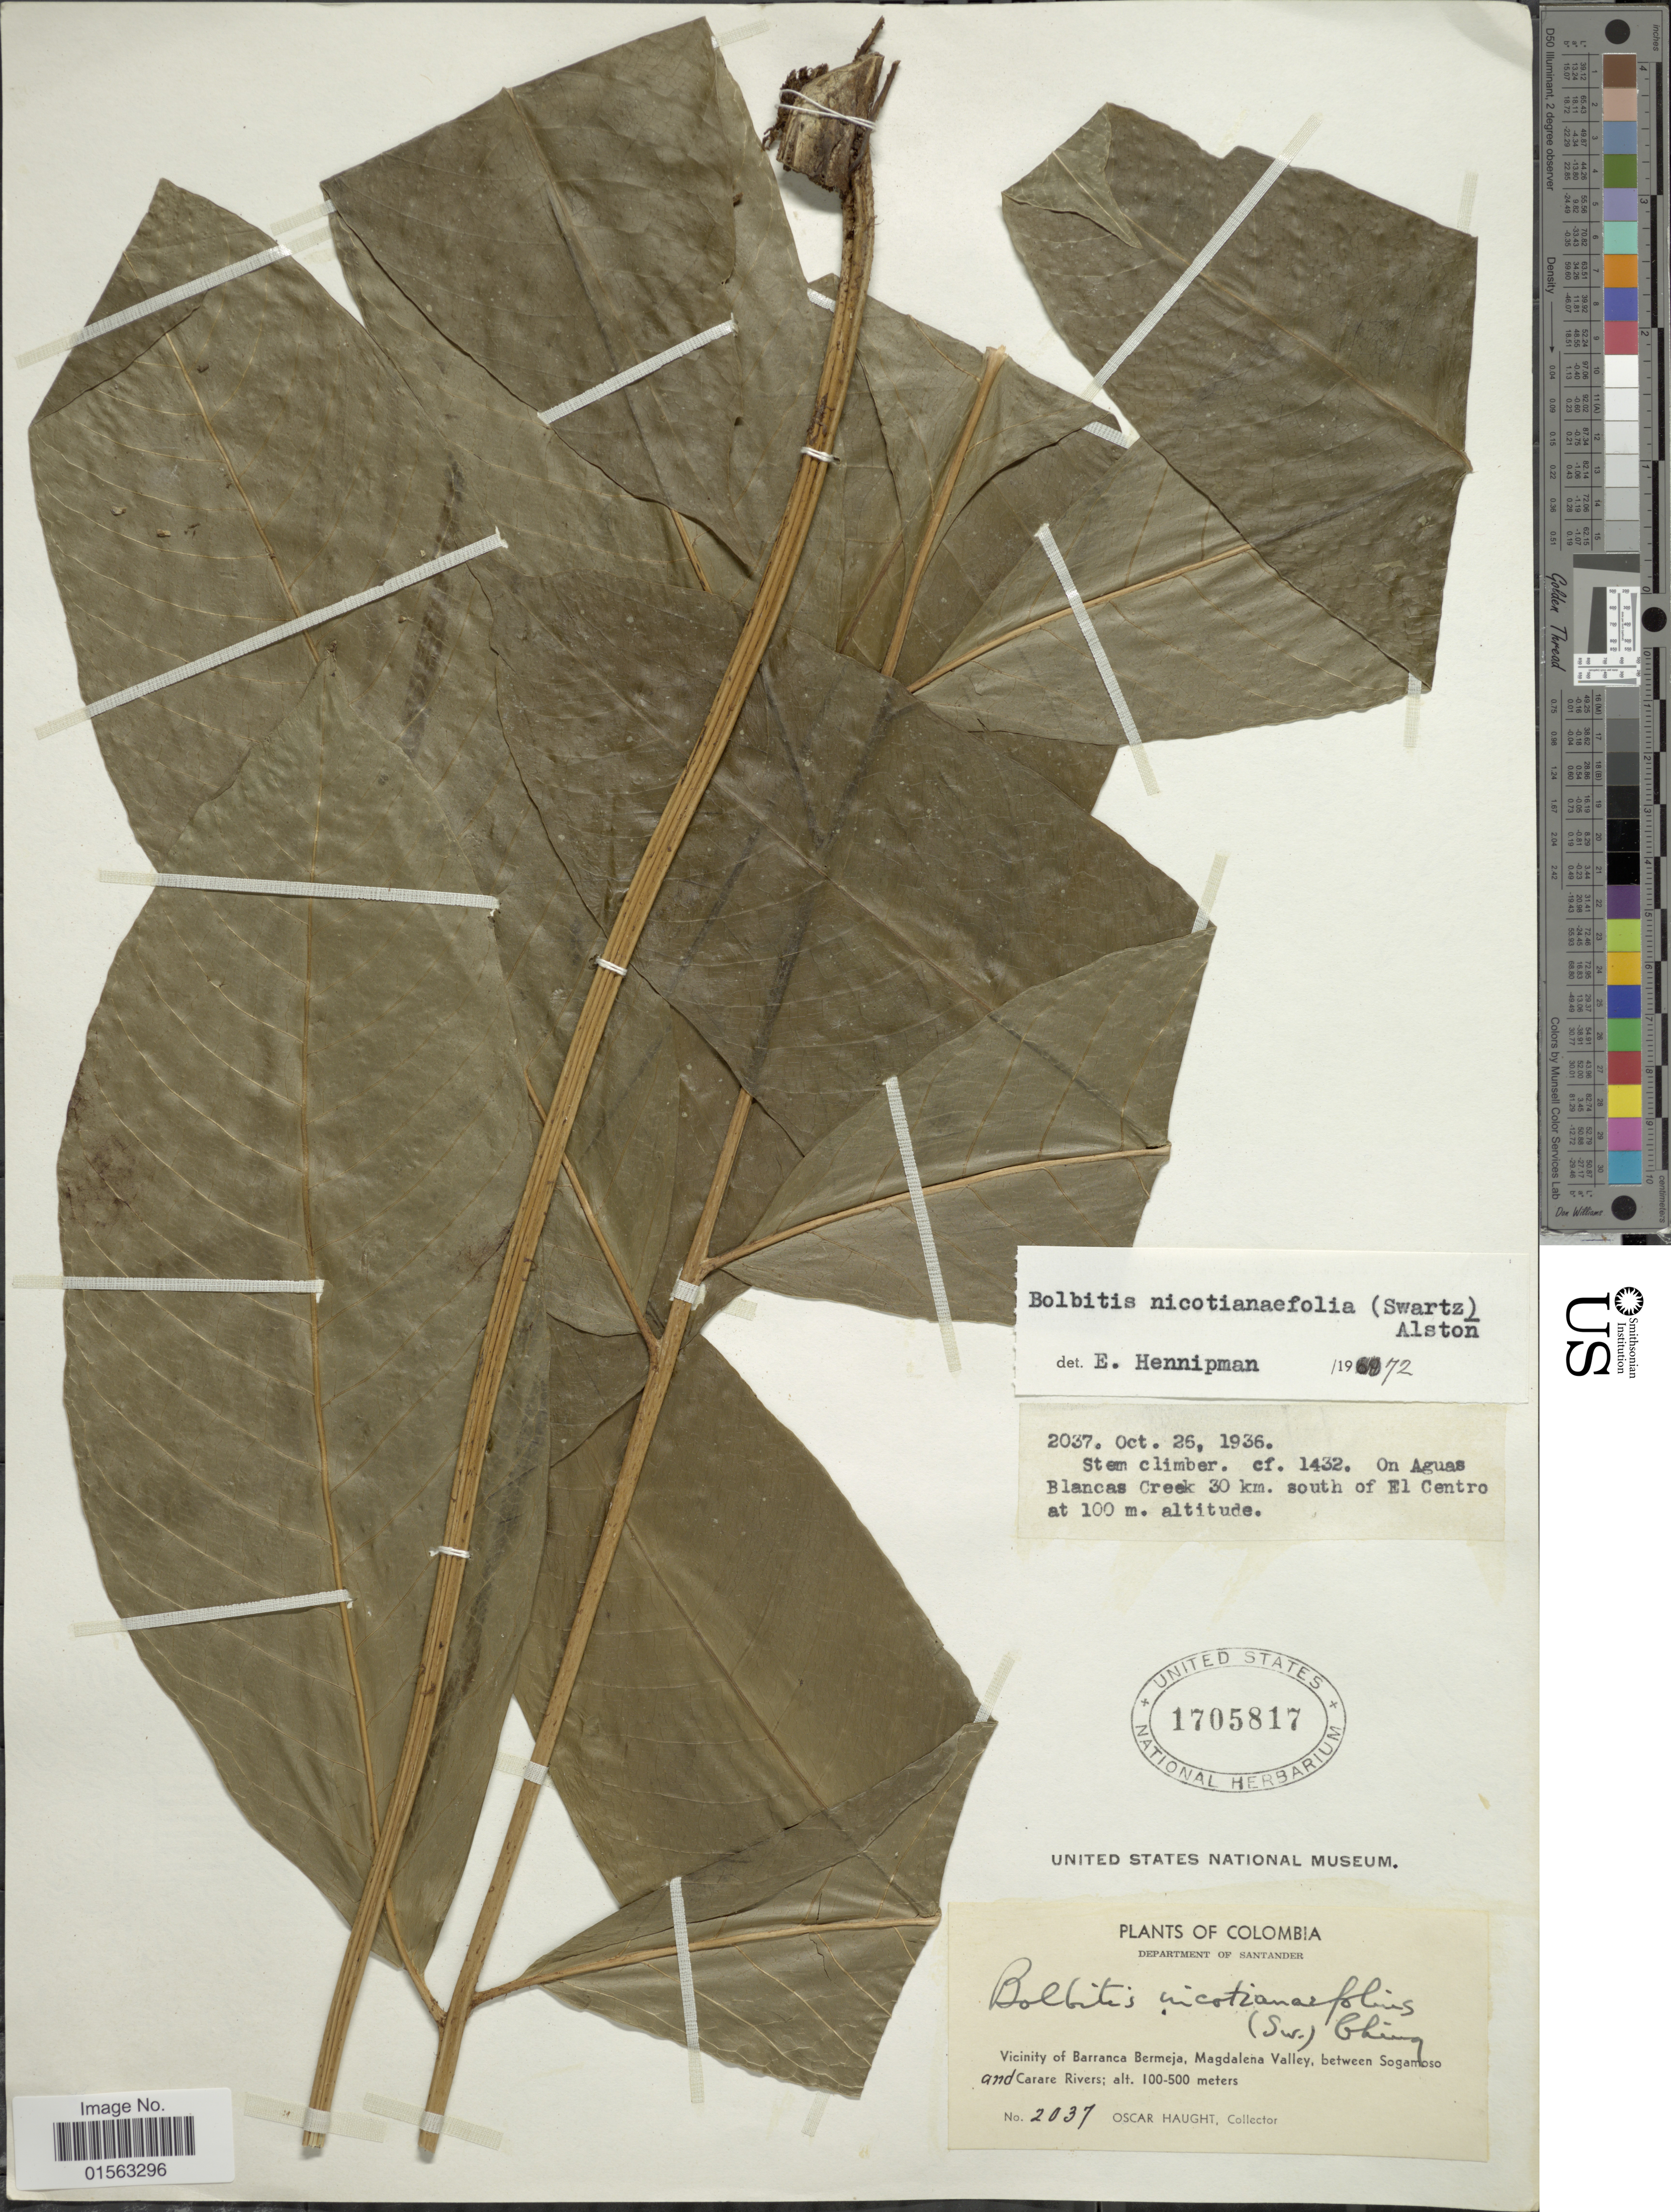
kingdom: Plantae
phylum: Tracheophyta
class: Polypodiopsida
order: Polypodiales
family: Dryopteridaceae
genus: Mickelia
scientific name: Mickelia nicotianifolia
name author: (Sw.) R.C. Moran et al.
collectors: O. L. Haught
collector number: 2037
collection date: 1936-10-26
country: Colombia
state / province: Santander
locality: Colombia, Department of Santander, Vicinity of Baraanca Bermeja, Magdalena Valley, between Sogamoso and Carare Rivers, Blancas Creek 30 km. south of El Centro.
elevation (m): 100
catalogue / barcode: US 1705817